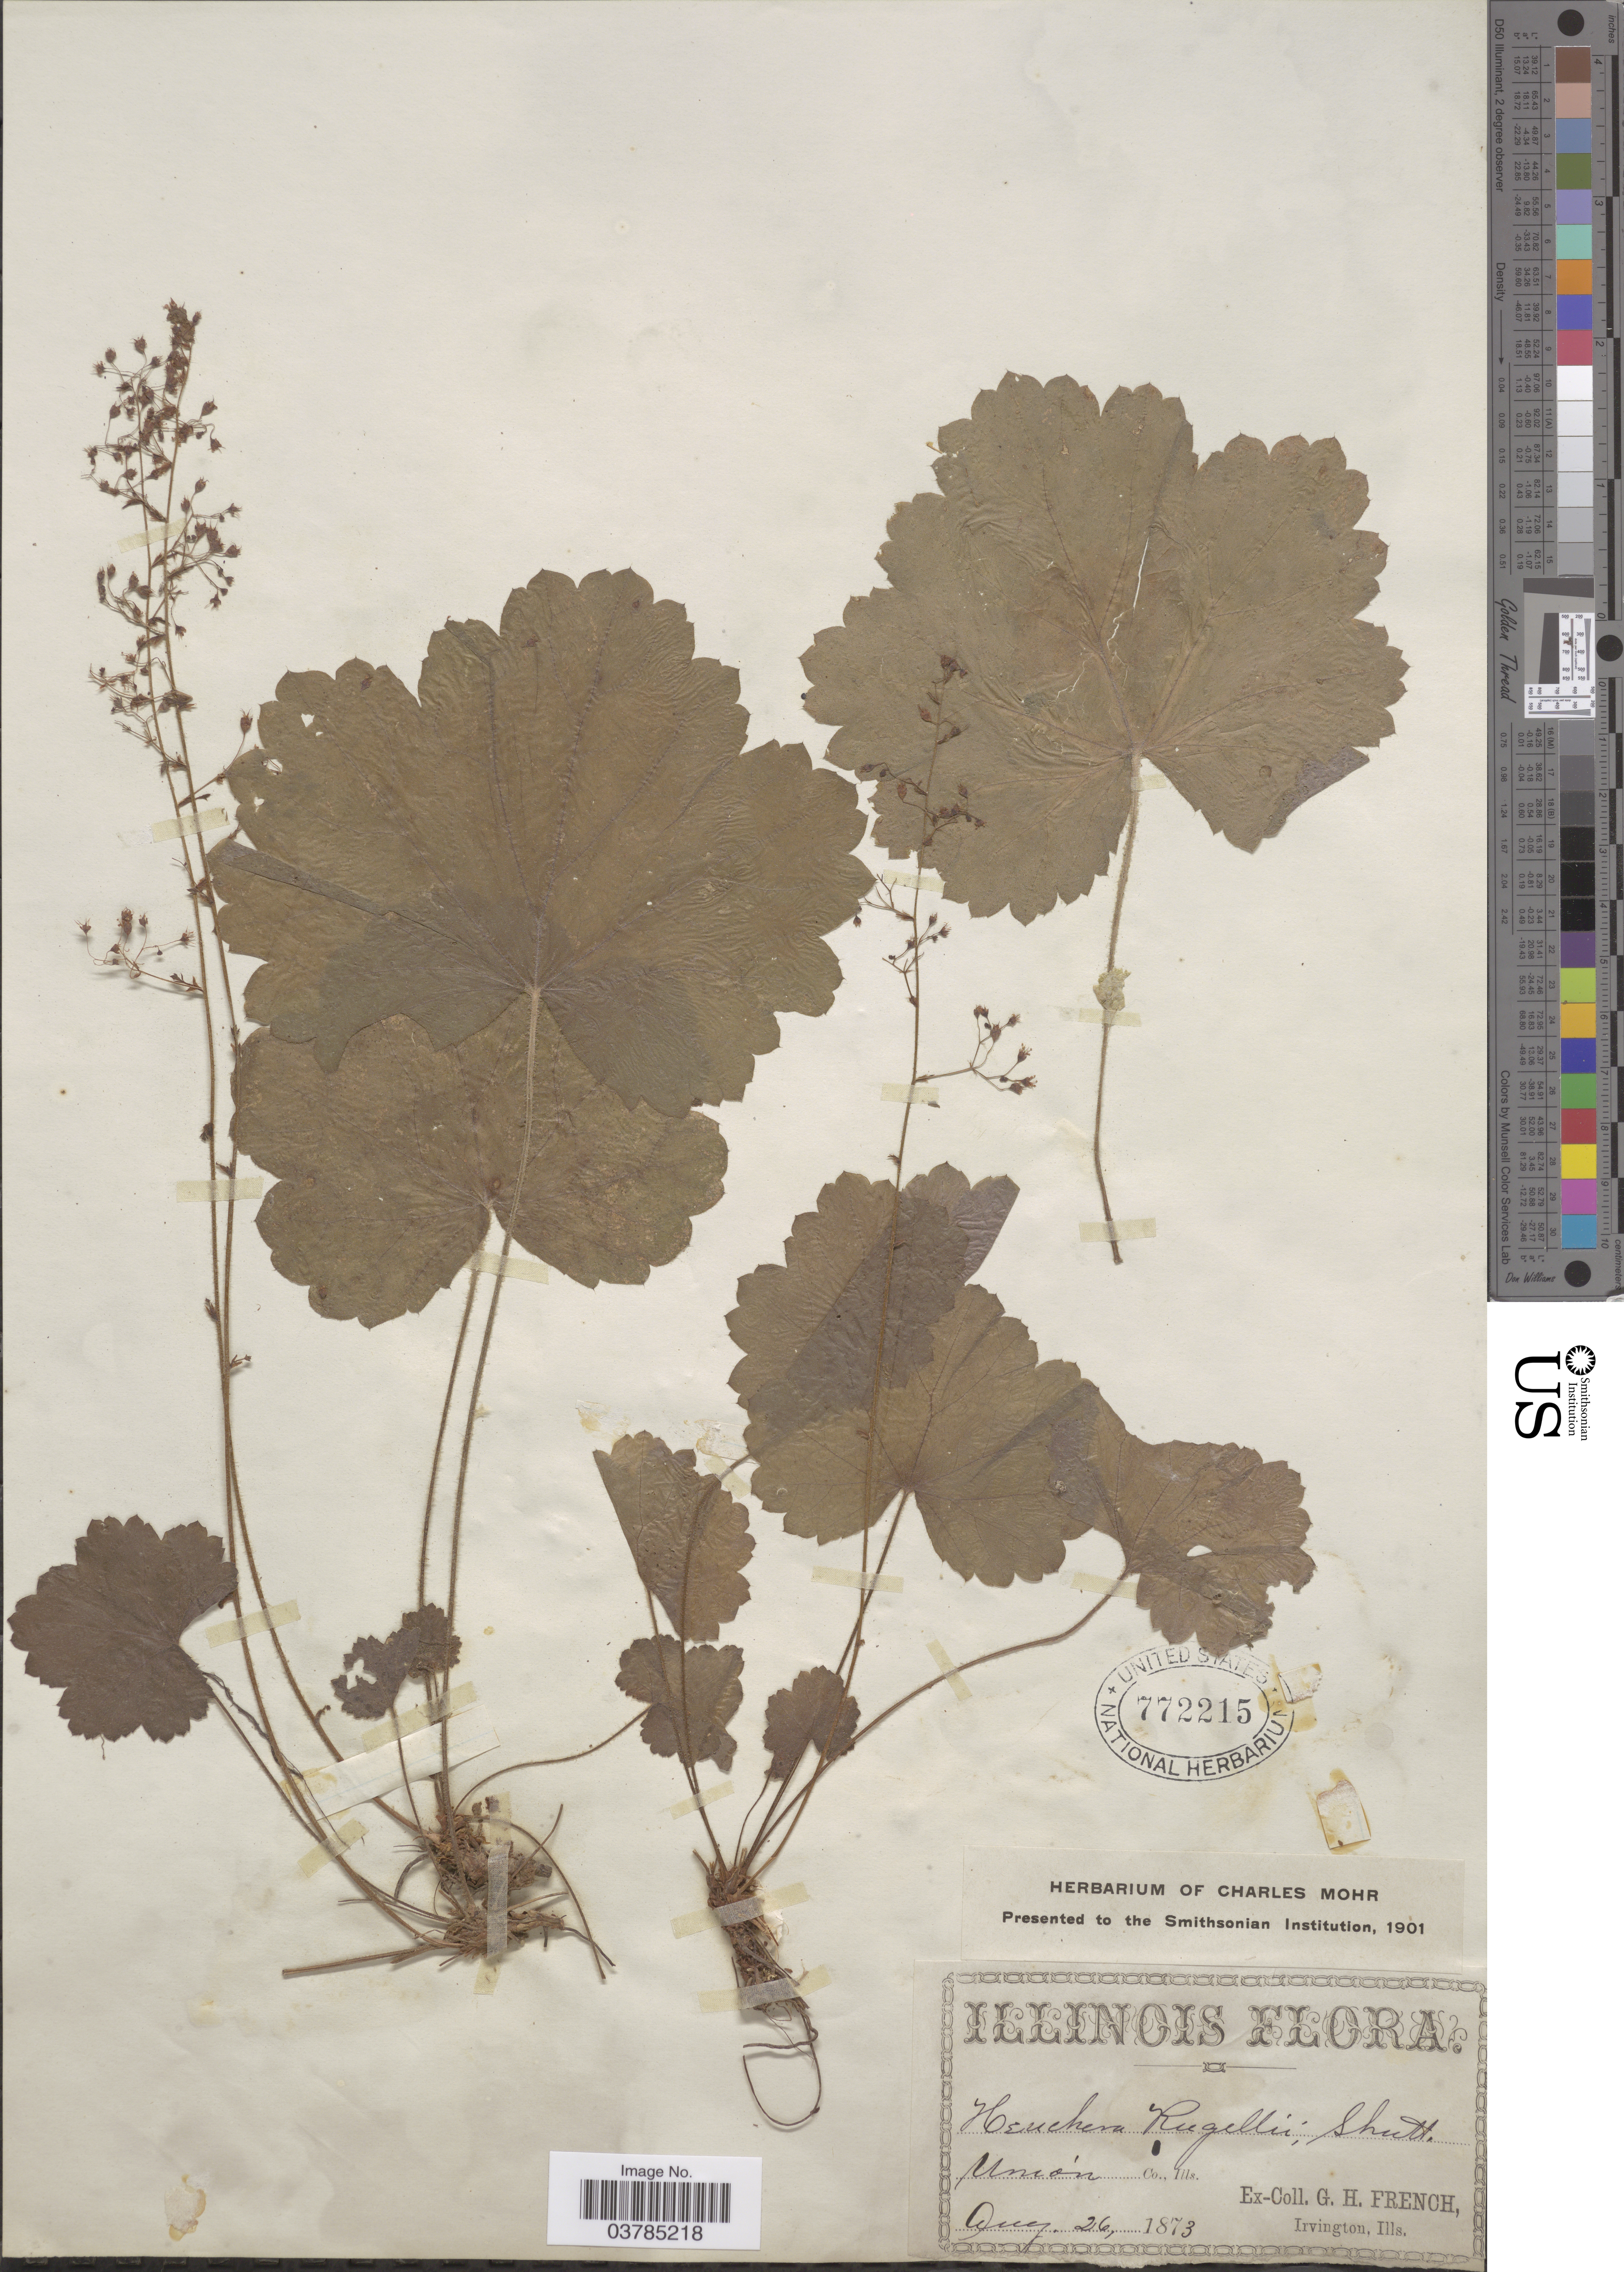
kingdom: Plantae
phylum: Tracheophyta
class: Magnoliopsida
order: Saxifragales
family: Saxifragaceae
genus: Heuchera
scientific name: Heuchera rugelii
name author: Shuttlew. ex Kunze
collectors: G. H. French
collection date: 1873-08-26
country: United States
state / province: Illinois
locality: Union Co.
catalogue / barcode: US 772215